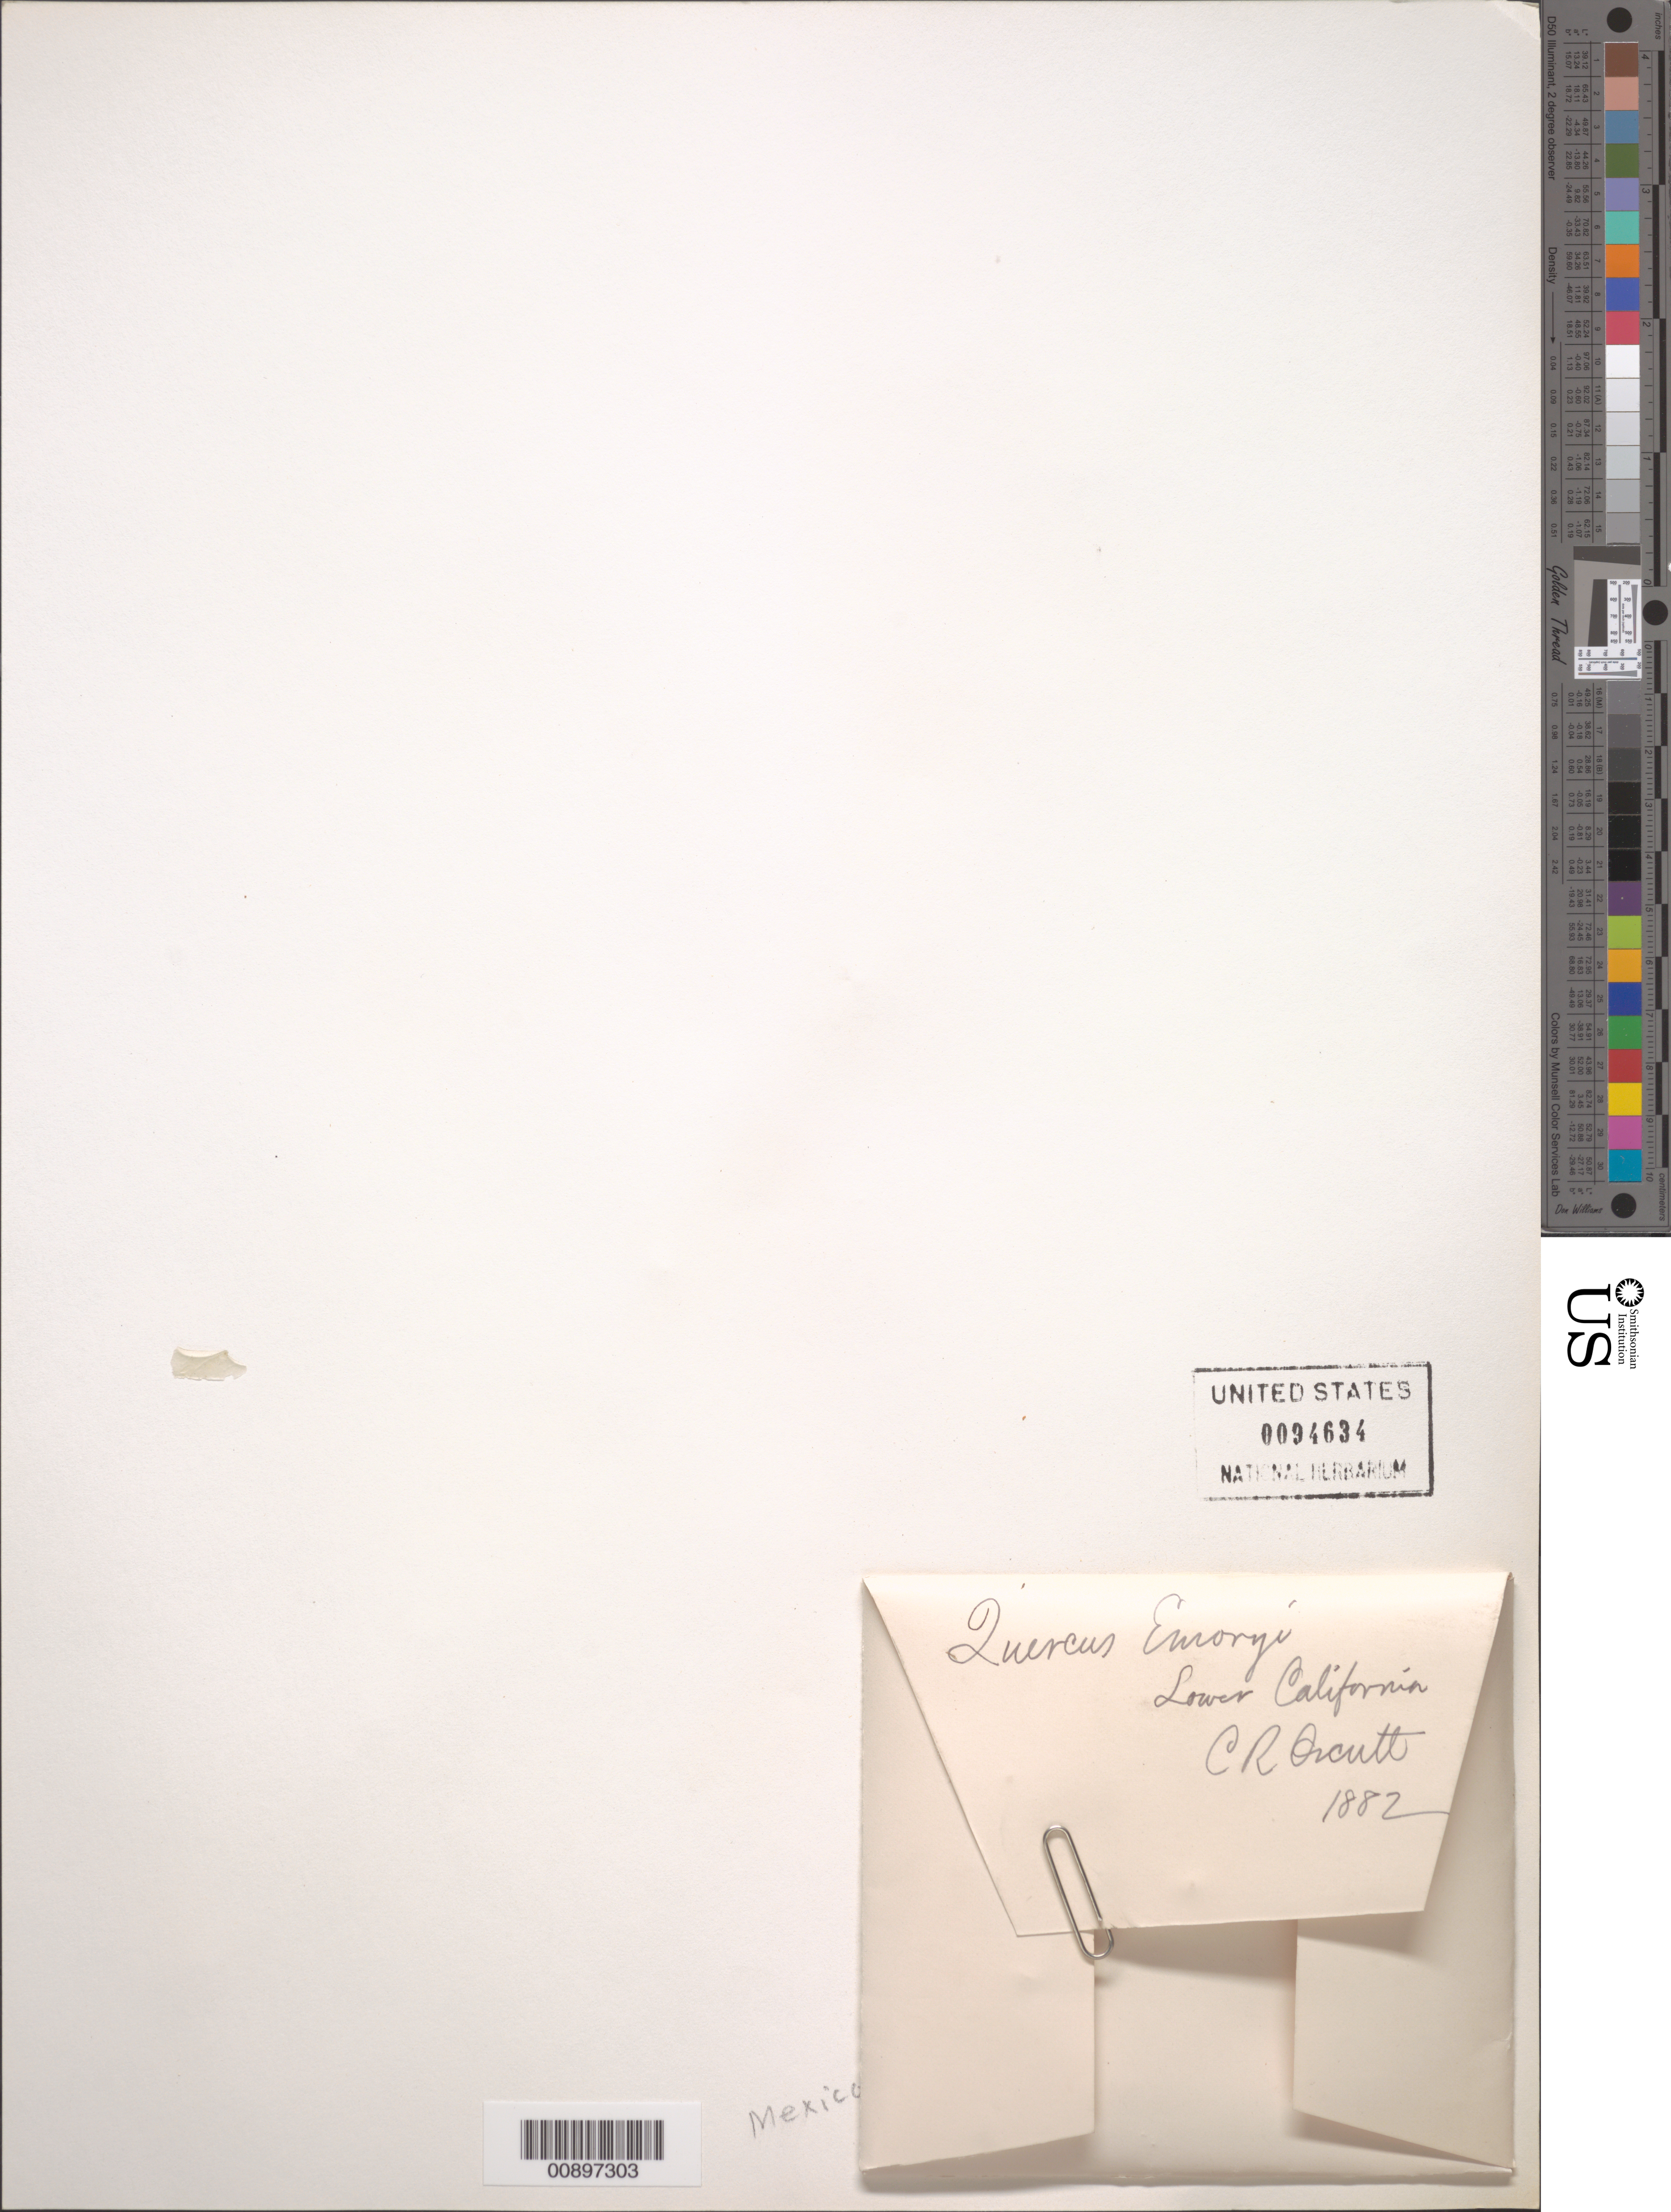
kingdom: Plantae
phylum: Tracheophyta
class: Magnoliopsida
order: Fagales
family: Fagaceae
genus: Quercus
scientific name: Quercus emoryi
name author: Torr. in Emory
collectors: C. R. Orcutt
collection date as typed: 1882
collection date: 1882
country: Mexico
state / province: Baja California Norte / Baja California Sur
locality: Lower California.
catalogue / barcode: US 94634